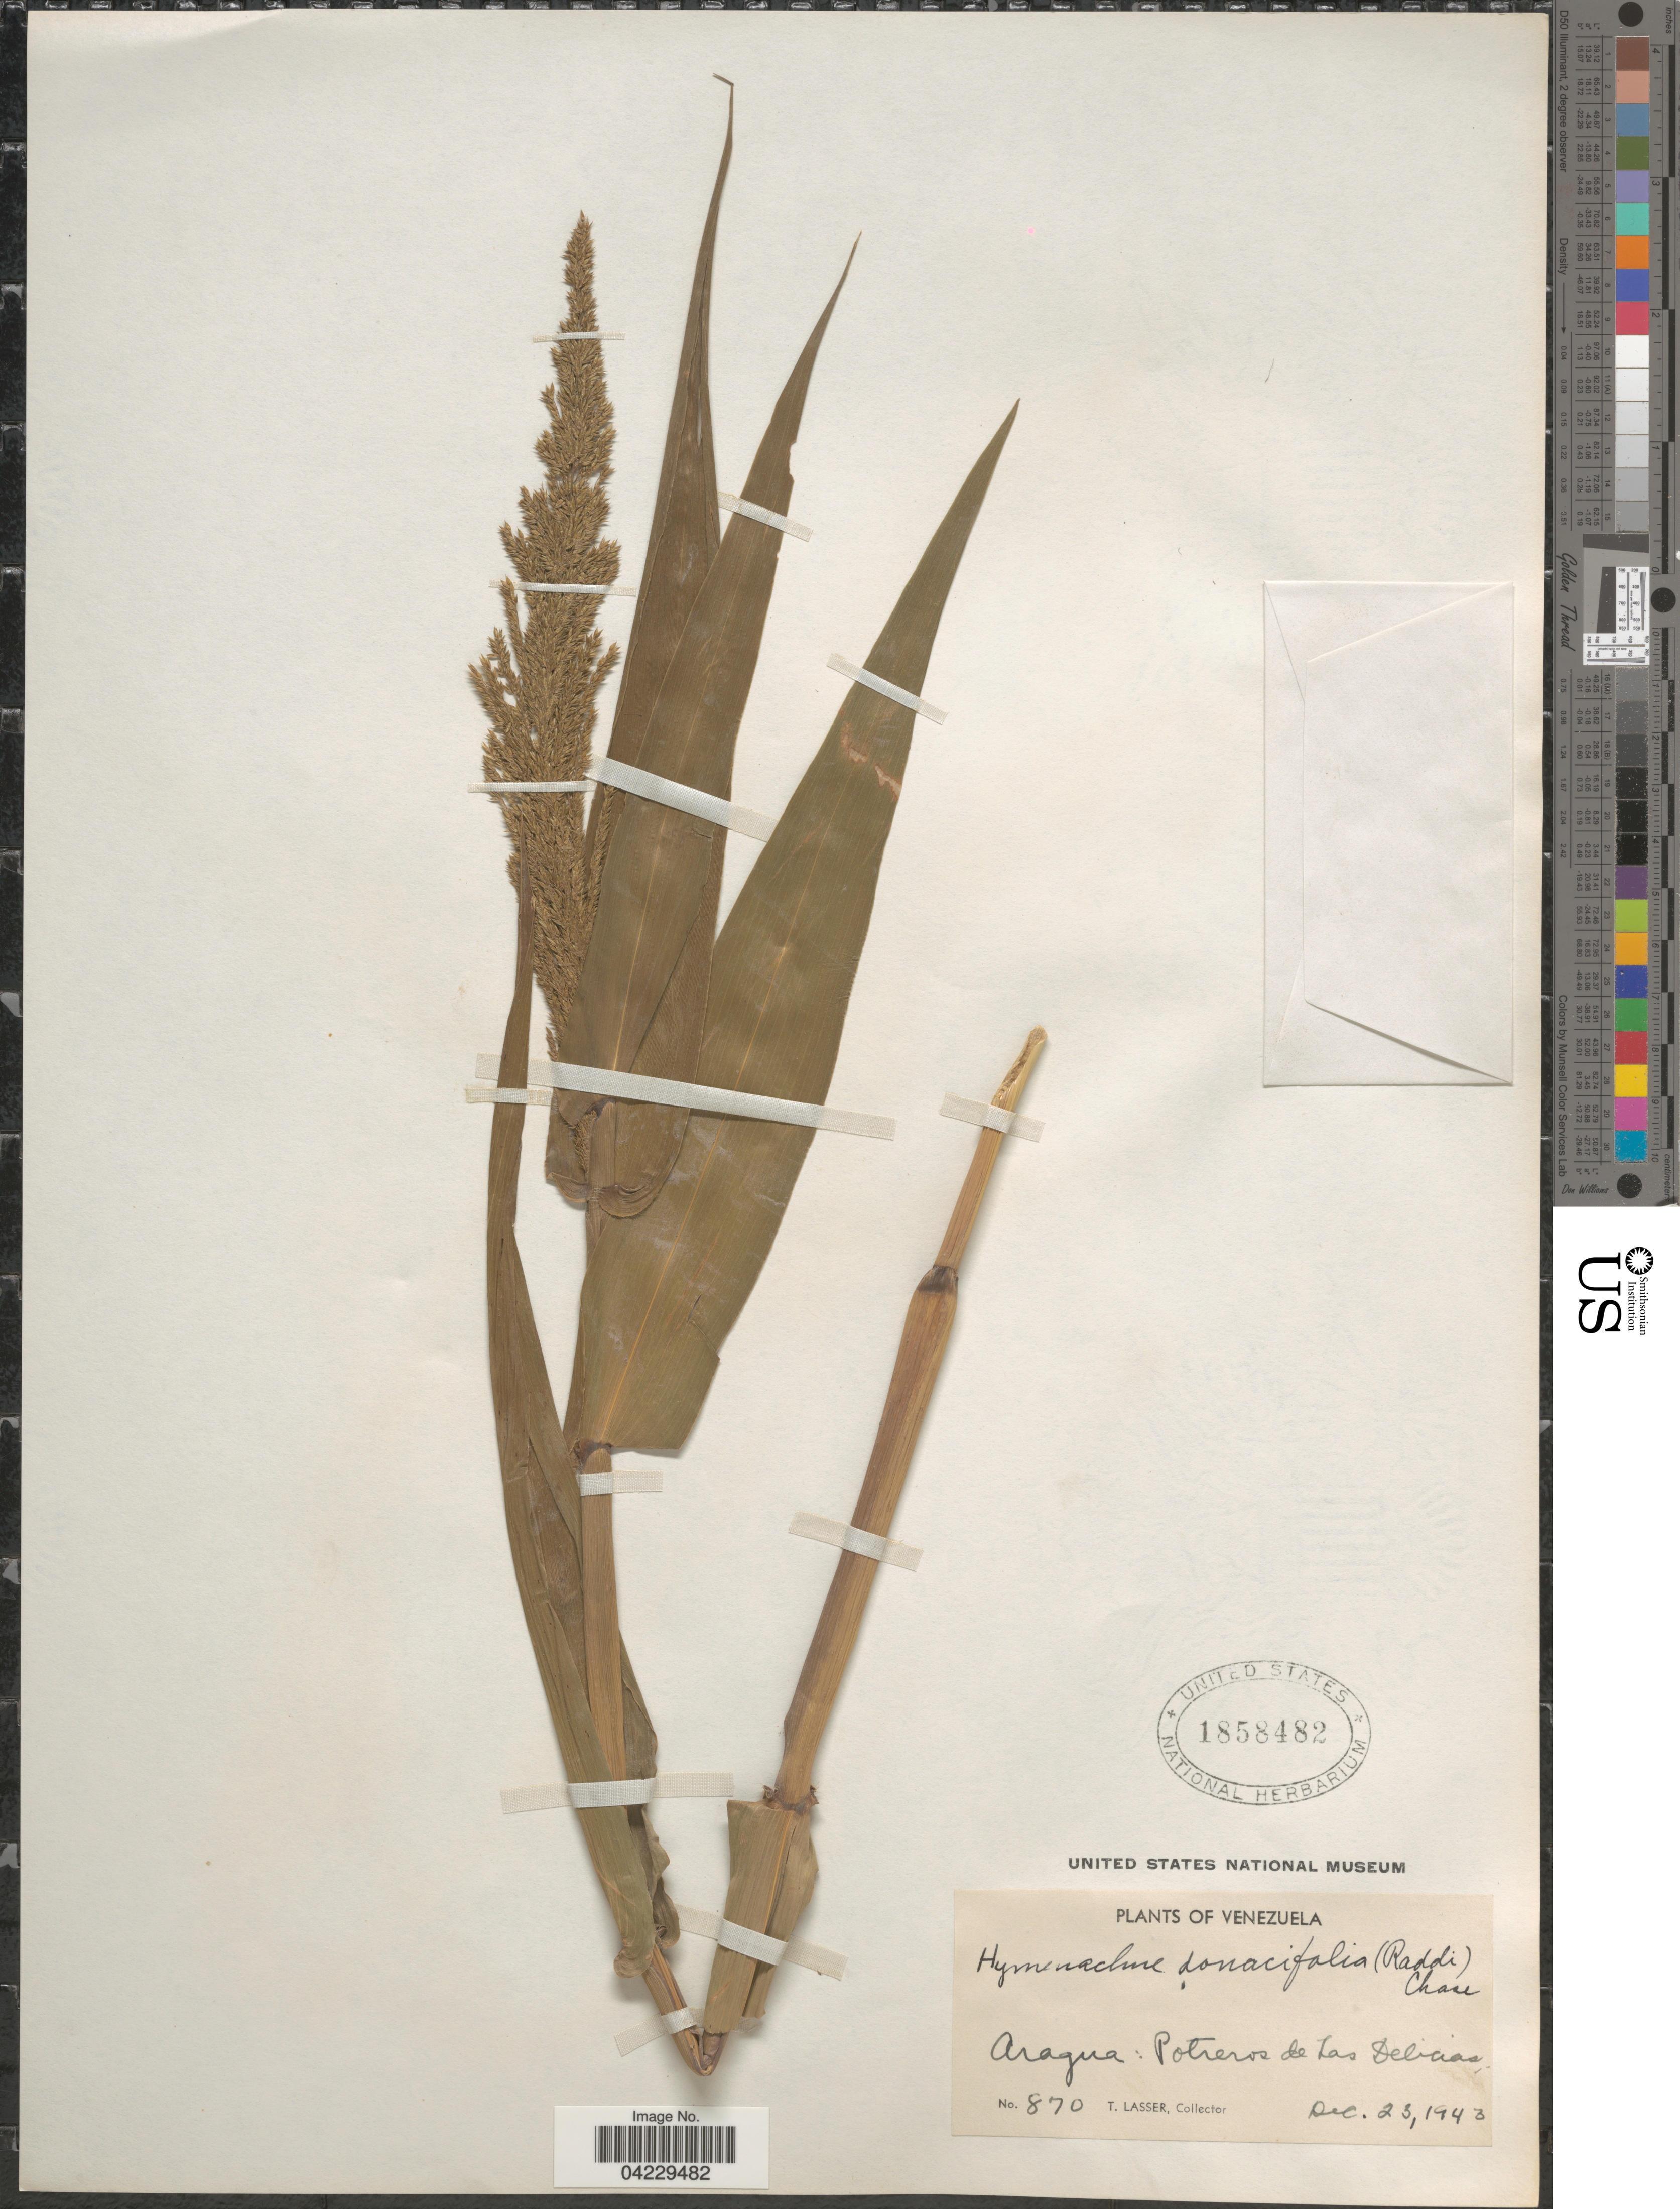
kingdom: Plantae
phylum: Tracheophyta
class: Liliopsida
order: Poales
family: Poaceae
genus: Hymenachne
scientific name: Hymenachne donacifolia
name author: (Raddi) Chase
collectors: T. Lasser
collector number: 870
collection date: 1943-12-23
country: Venezuela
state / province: Aragua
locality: Potreros de Las Delicias.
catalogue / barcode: US 1858482